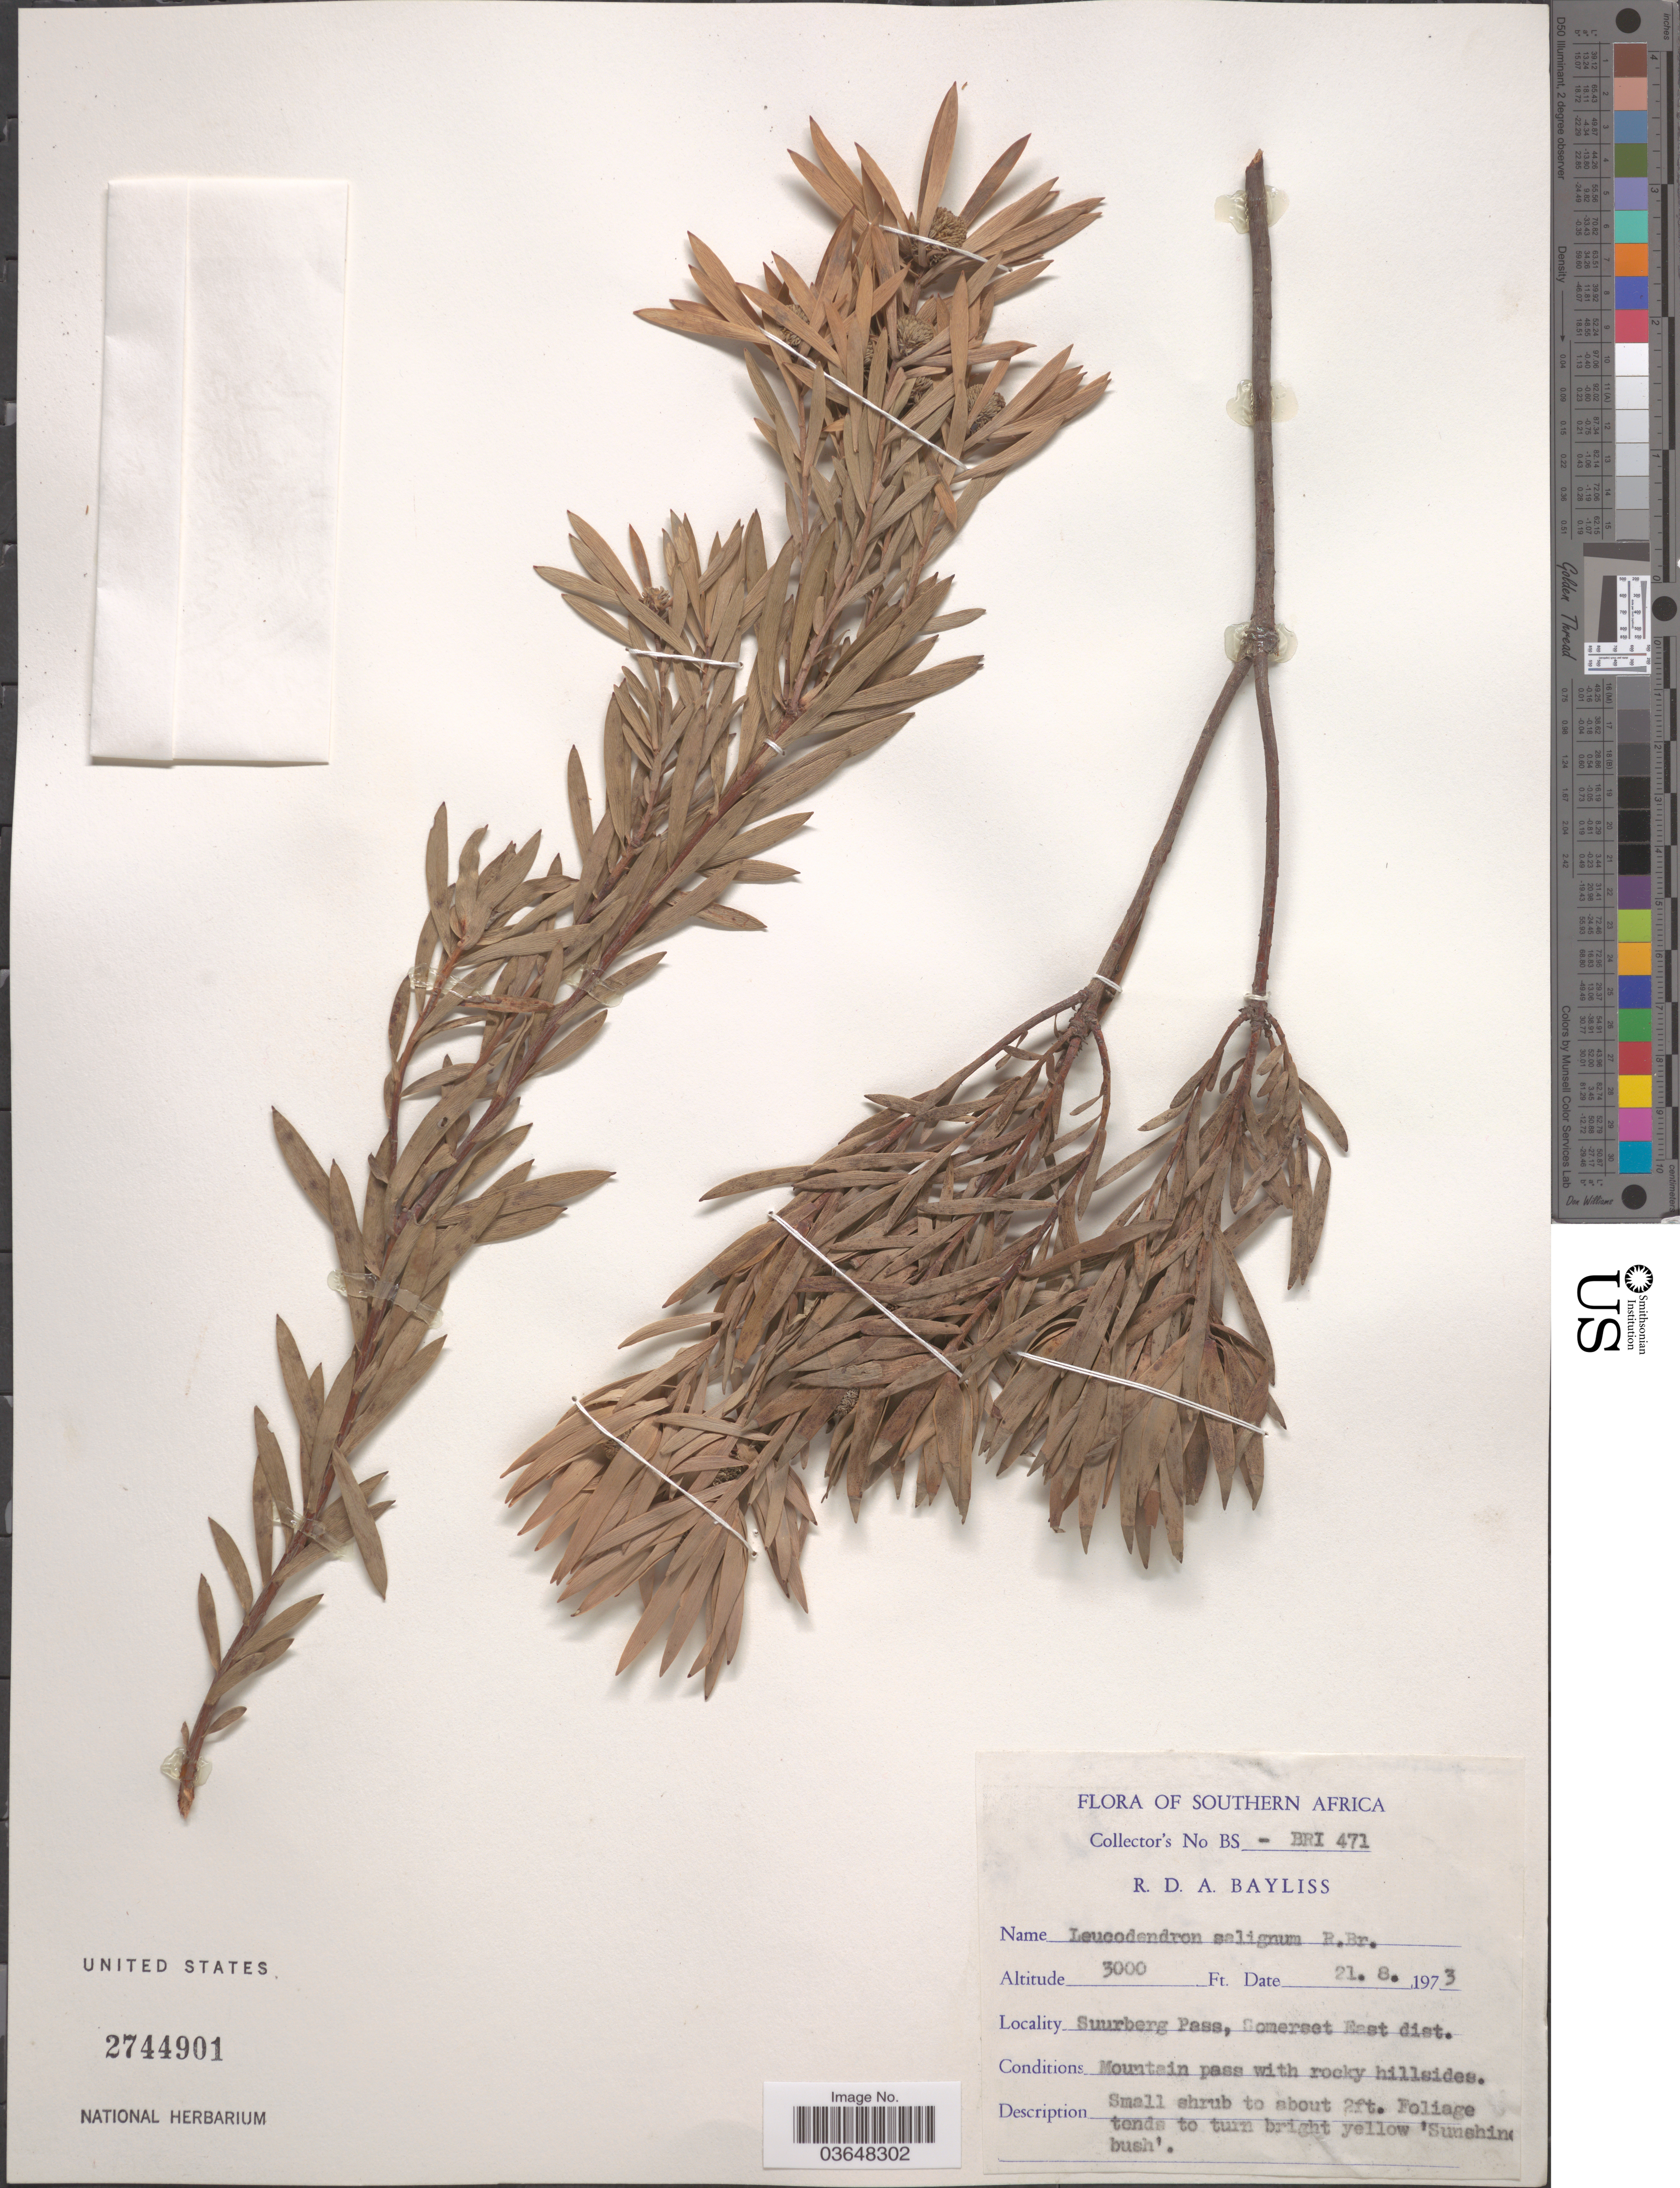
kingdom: Plantae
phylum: Tracheophyta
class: Magnoliopsida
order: Proteales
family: Proteaceae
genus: Leucadendron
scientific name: Leucadendron salignum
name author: P.J. Bergius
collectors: R. Bayliss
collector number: BS - BRI 471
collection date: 1973-08-21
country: South Africa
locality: Southern Africa. Suurberg Pass, Somerset East dist.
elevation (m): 914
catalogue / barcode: US 2744901